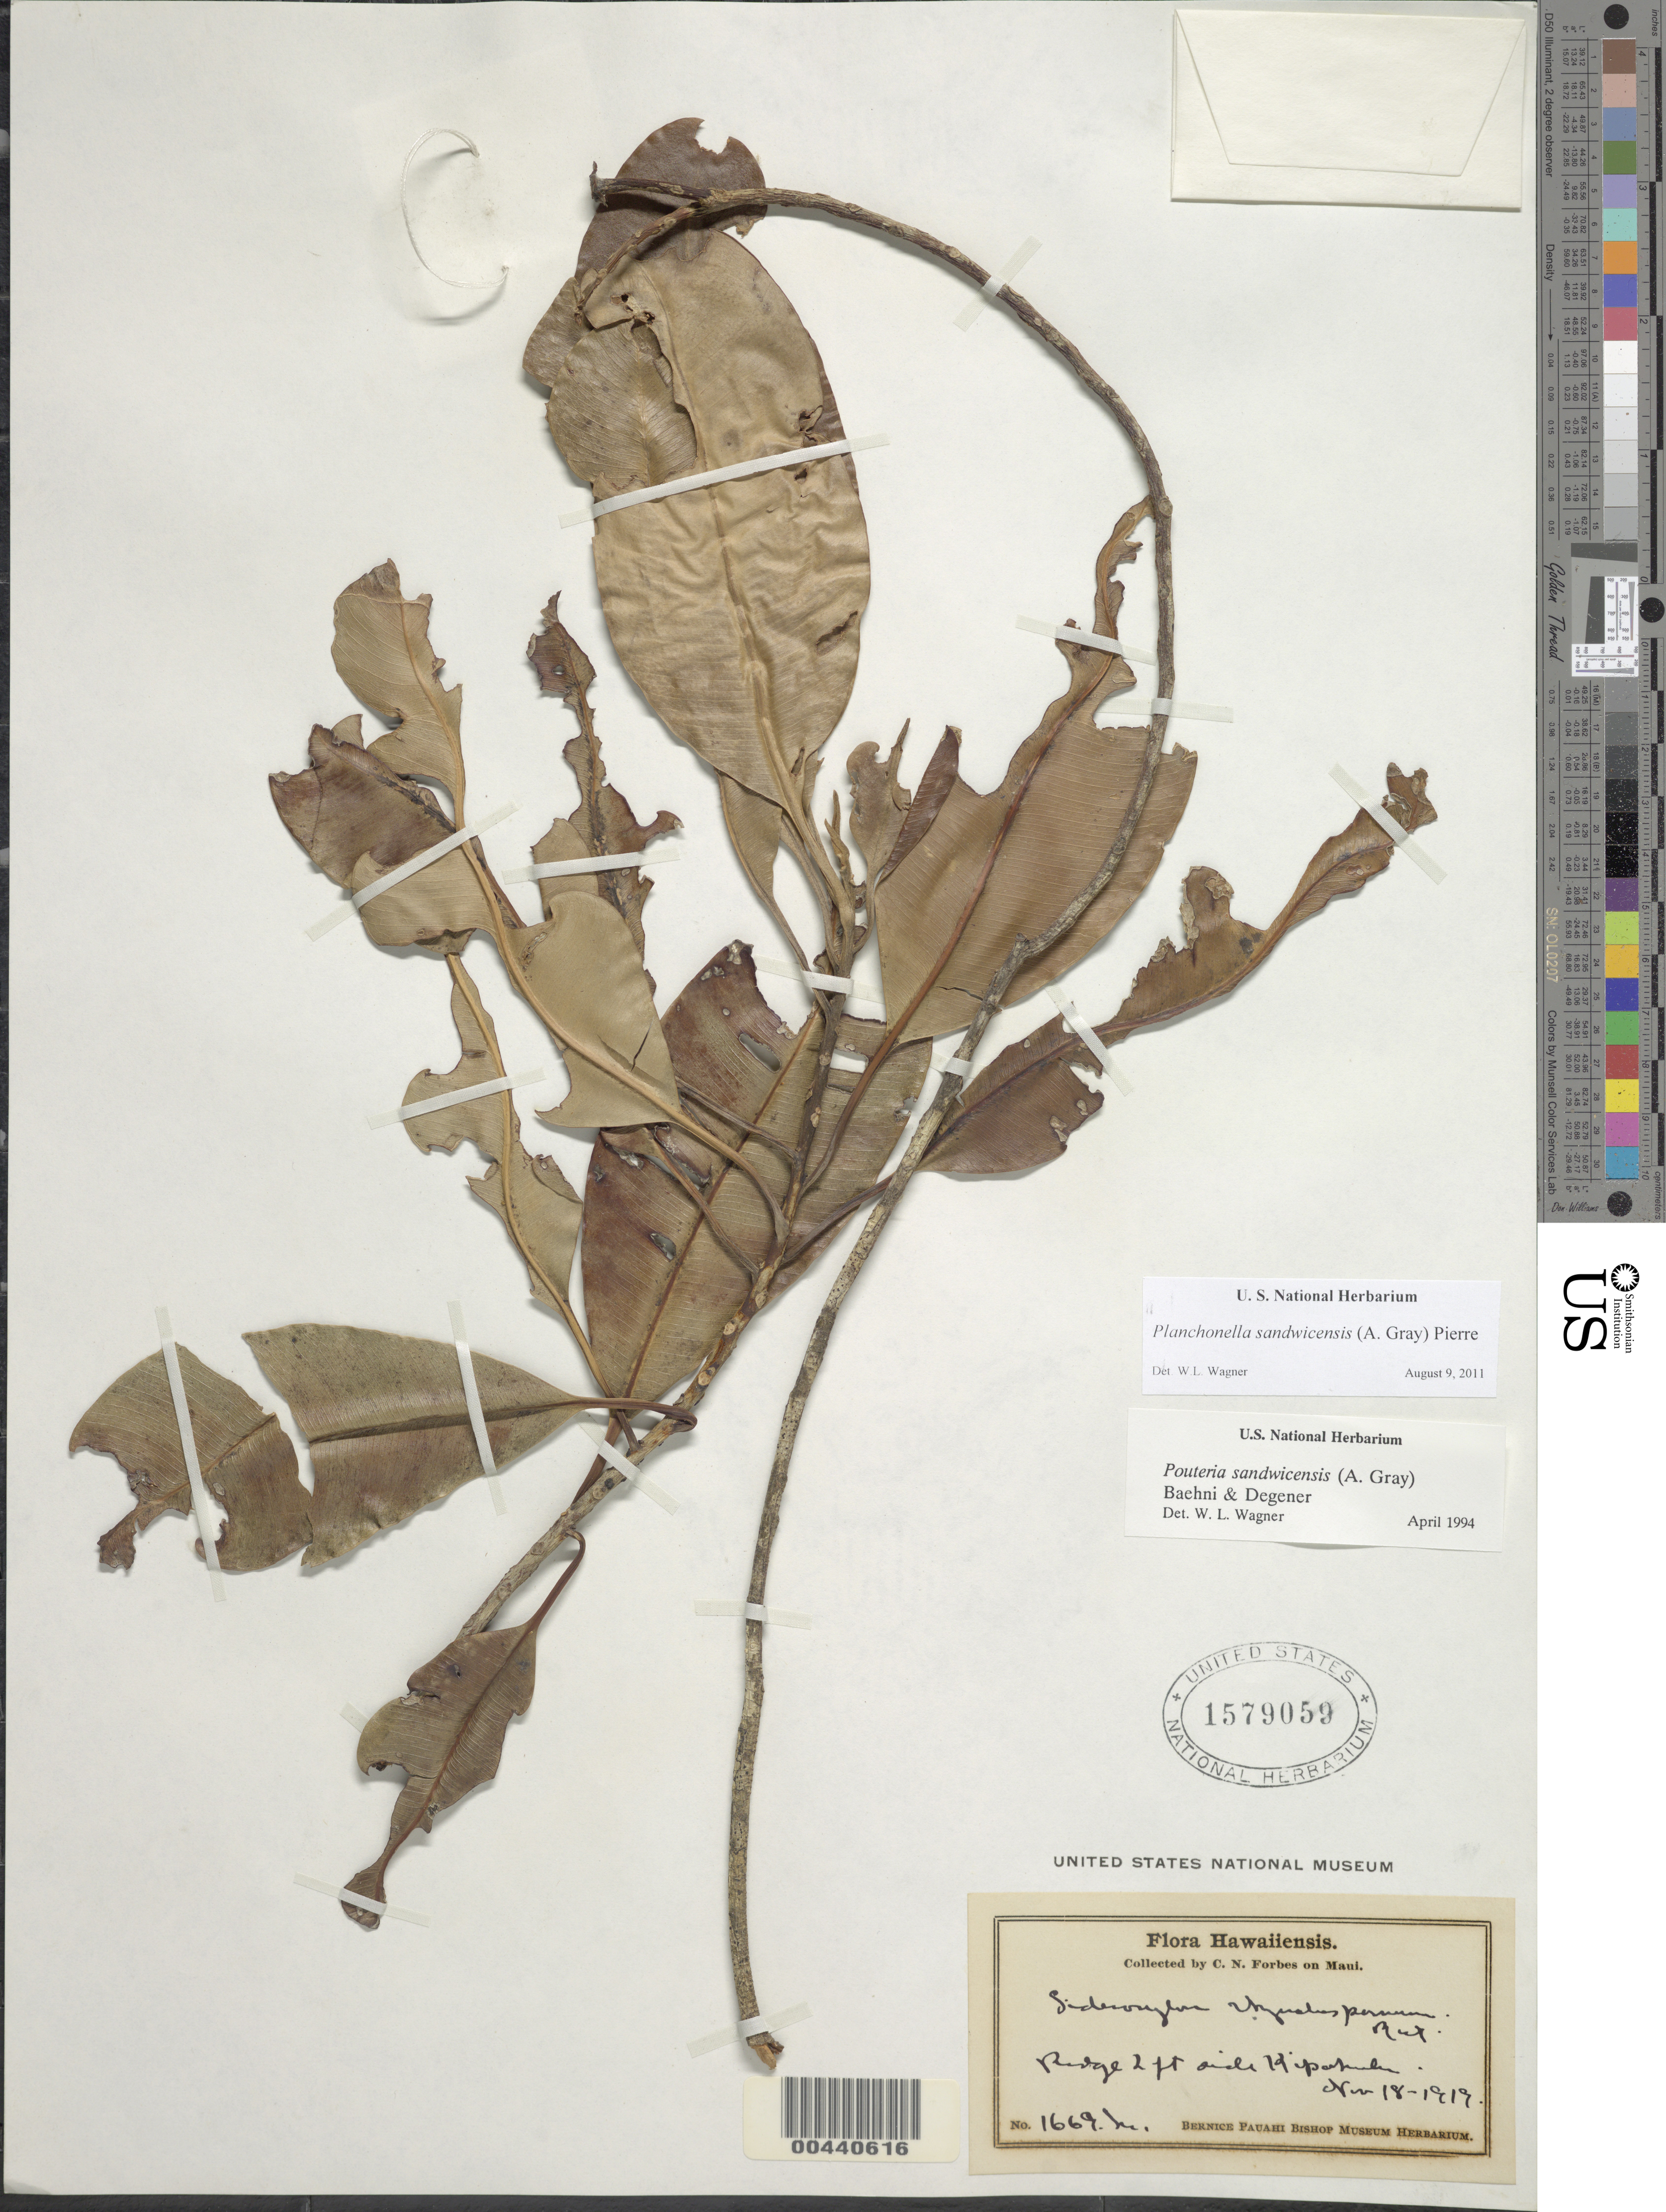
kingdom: Plantae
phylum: Tracheophyta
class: Magnoliopsida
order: Ericales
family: Sapotaceae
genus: Planchonella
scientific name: Planchonella sandwicensis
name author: (A. Gray) Pierre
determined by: Wagner, W. L., (BOT), Smithsonian Institution - National Museum of Natural History (UNITED STATES)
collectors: C. N. Forbes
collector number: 1669.M.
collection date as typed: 18 Nov 1919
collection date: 1919-11-18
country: United States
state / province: Hawaii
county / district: Maui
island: Maui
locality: Ridge 2 ft side Kipahulu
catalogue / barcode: US 1579059